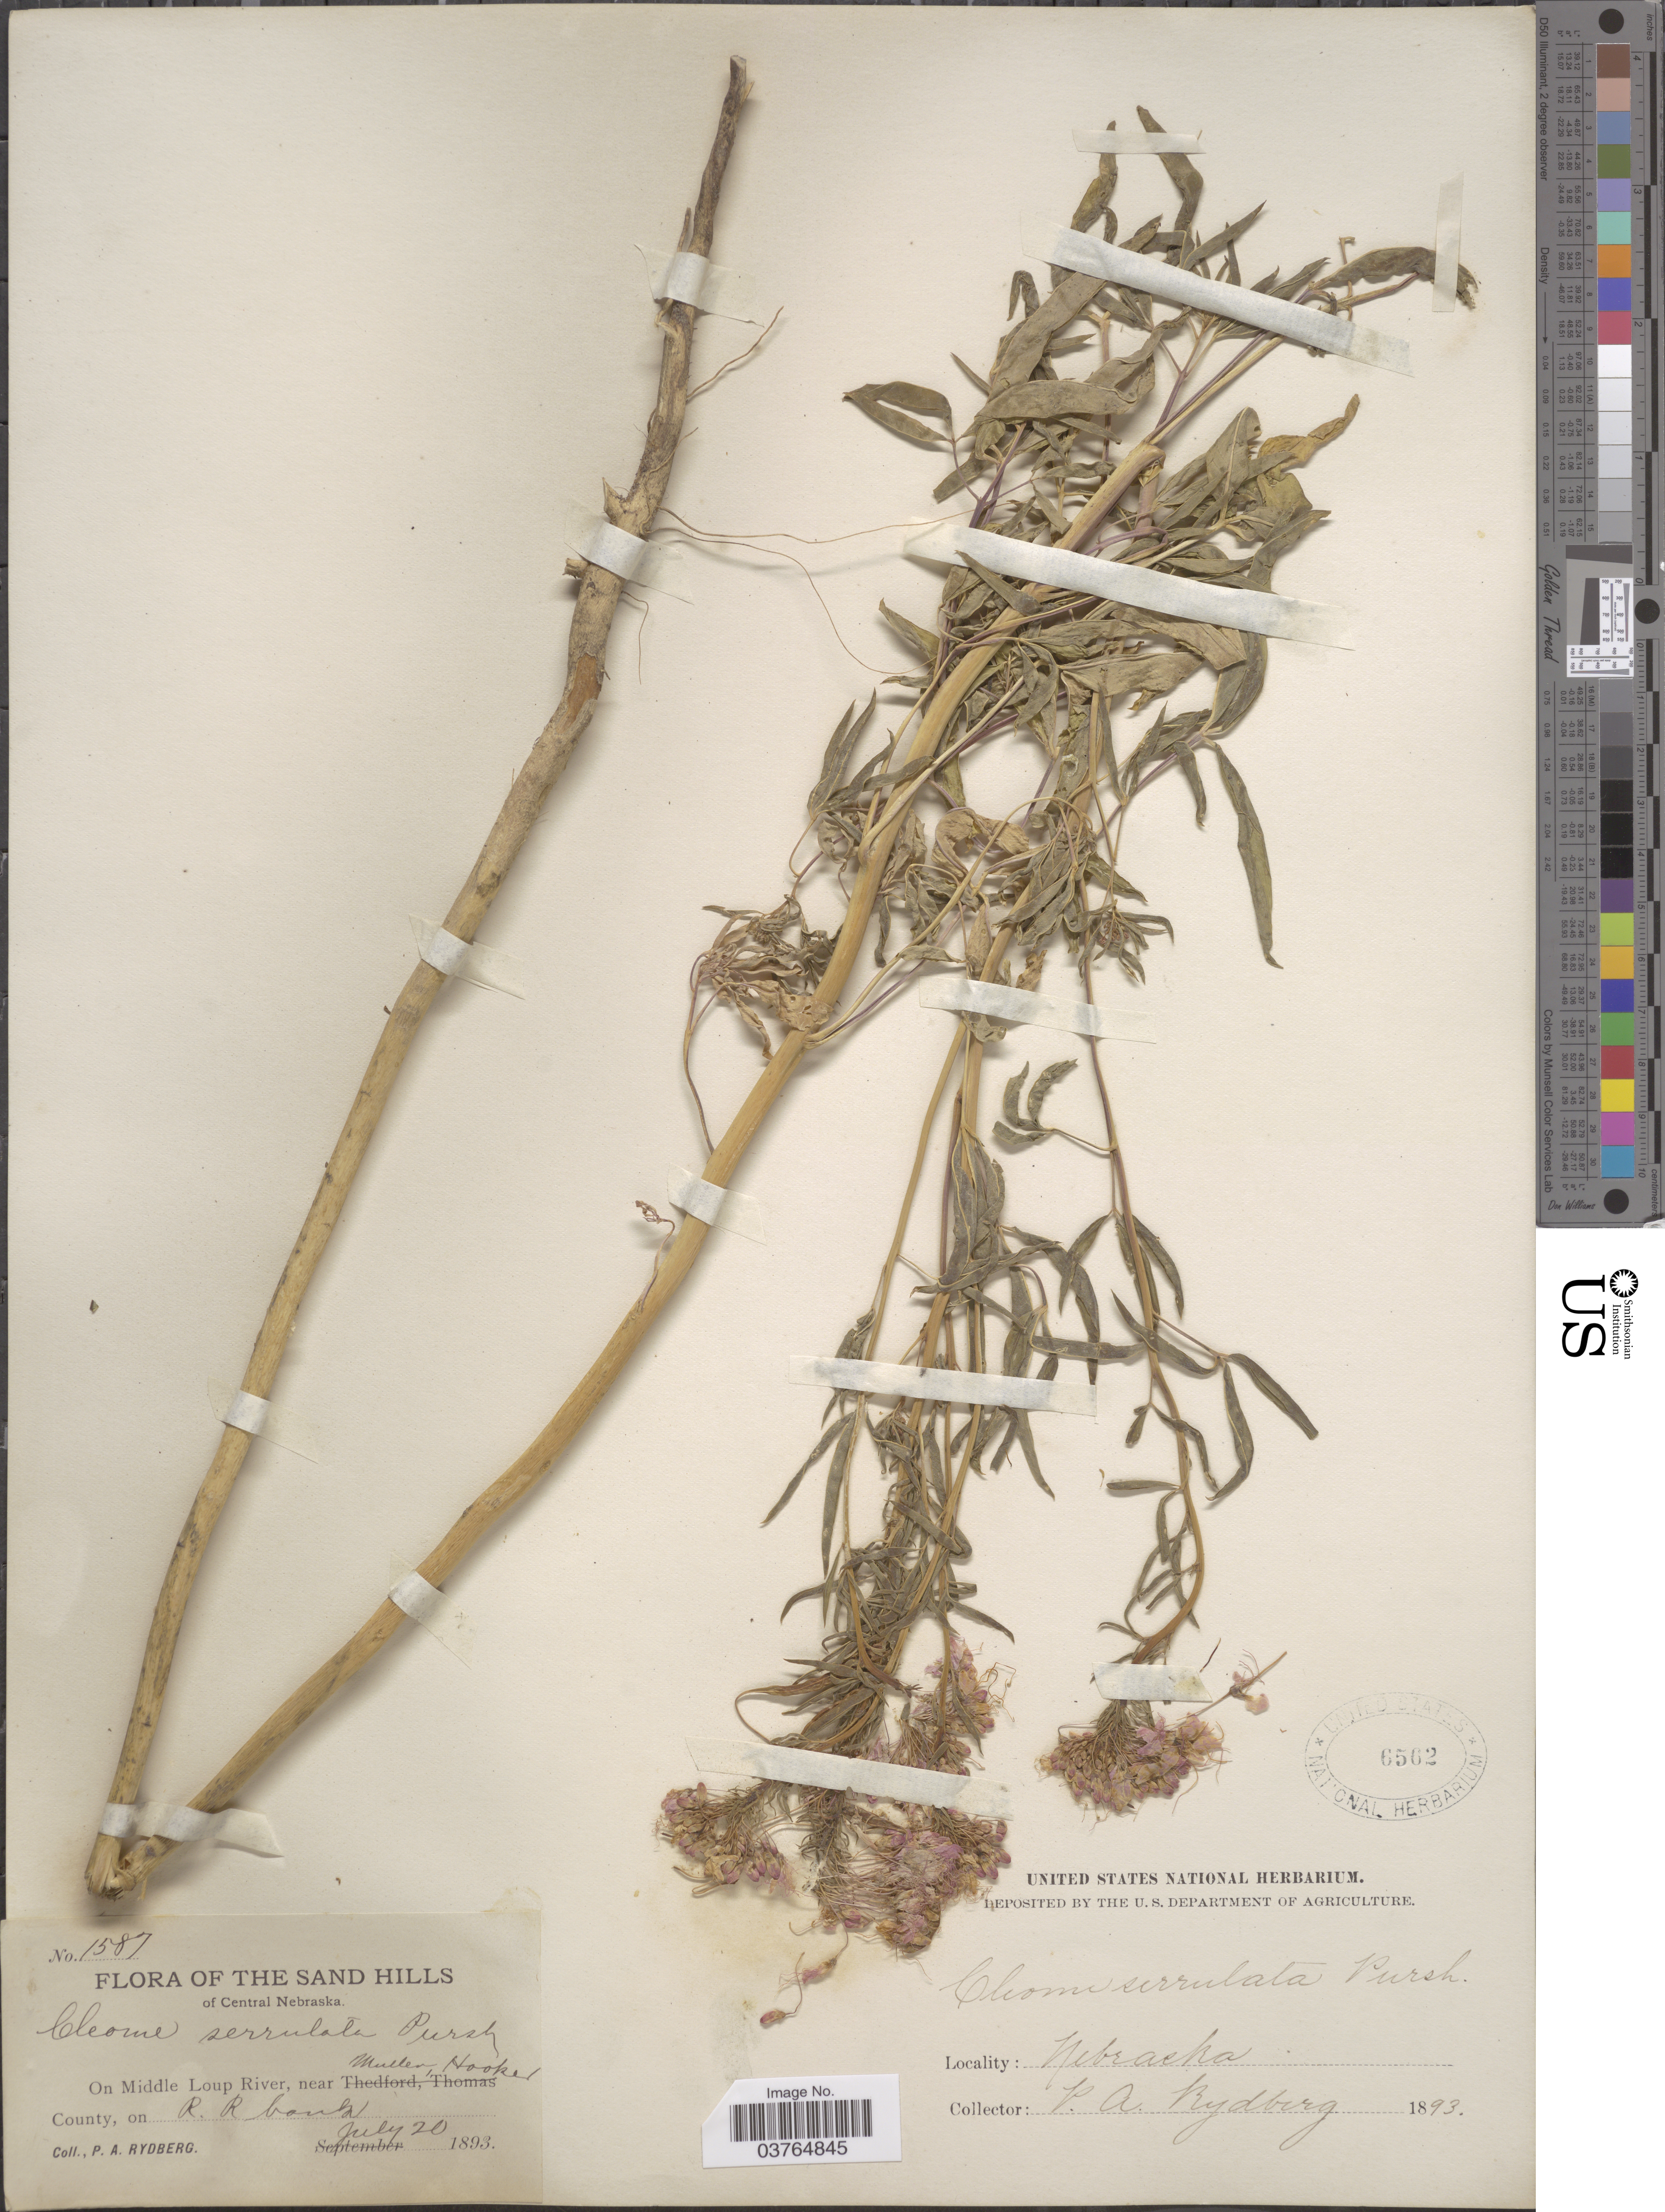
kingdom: Plantae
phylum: Tracheophyta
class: Magnoliopsida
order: Brassicales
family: Cleomaceae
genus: Cleomella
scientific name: Cleomella serrulata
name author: (Pursh) Roalson & J.C. Hall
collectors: P. A. Rydberg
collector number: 1587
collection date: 1893-07-20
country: United States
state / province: Nebraska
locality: The Sand Hills of Central Nebraska. On Middle Loup River, near Mullen, Hooker County, on R. R. bank.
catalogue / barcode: US 6562